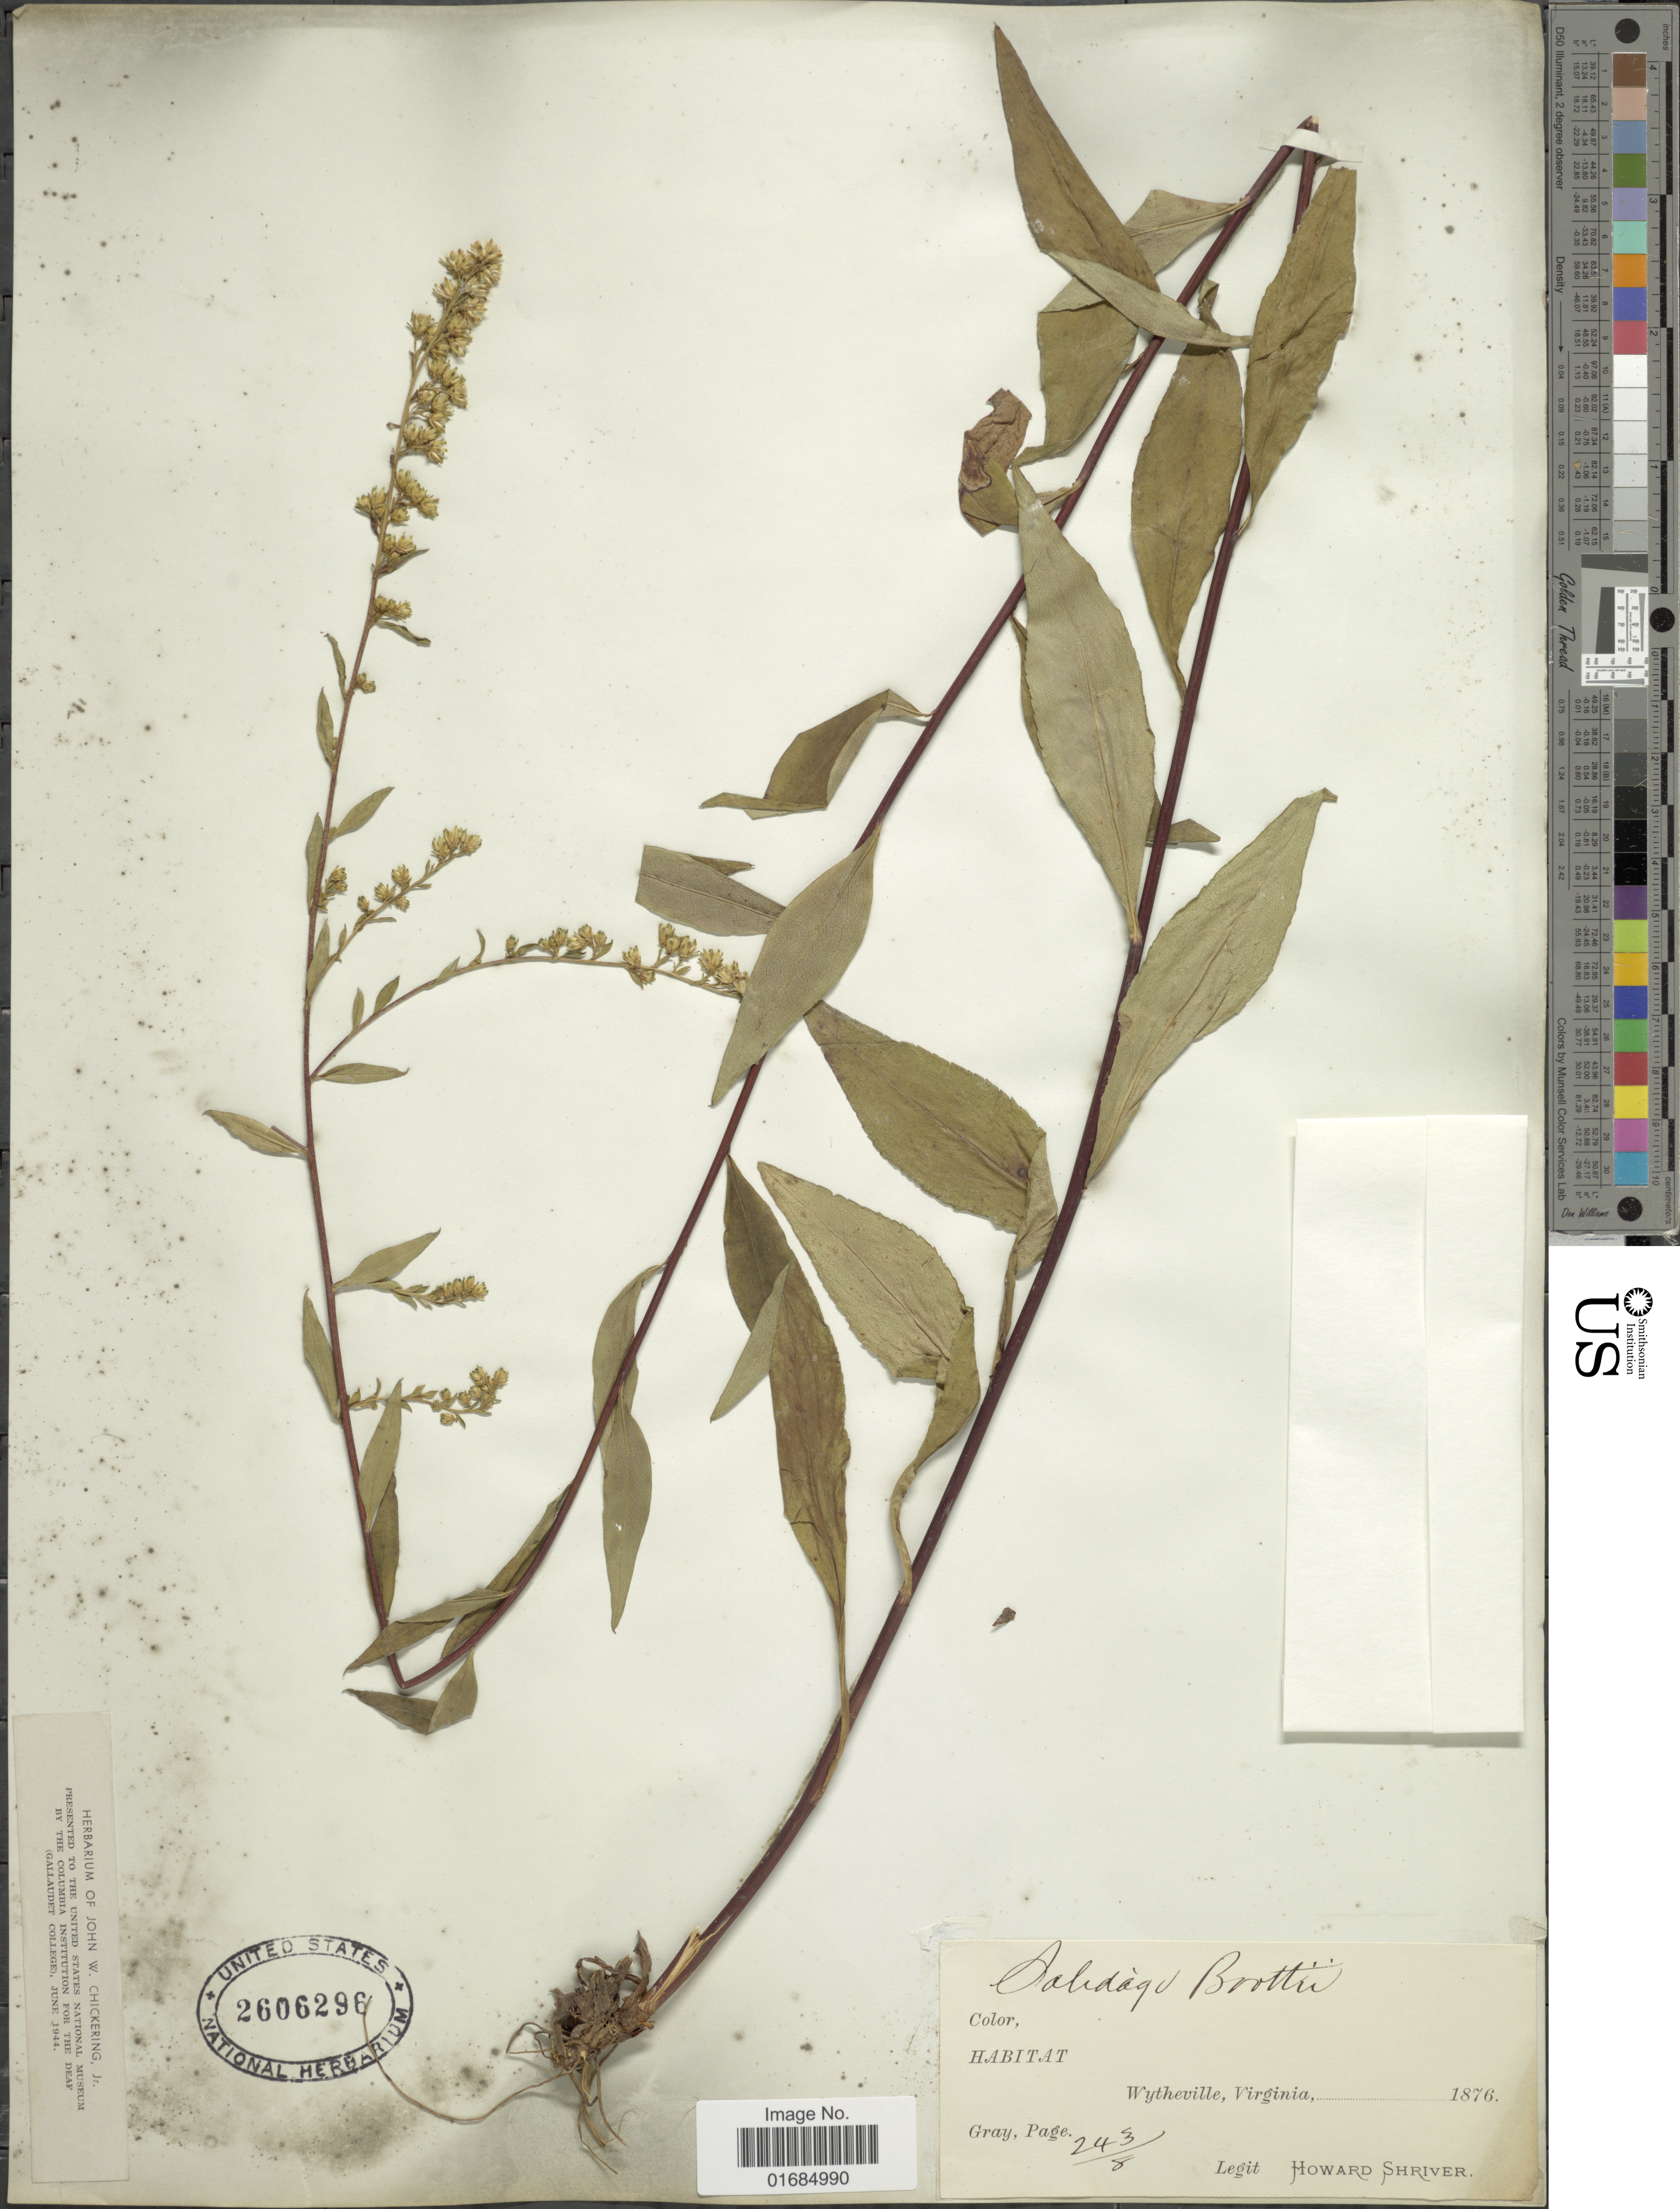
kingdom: Plantae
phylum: Tracheophyta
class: Magnoliopsida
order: Asterales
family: Asteraceae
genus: Solidago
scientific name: Solidago boottii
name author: Hook.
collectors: H. Shriver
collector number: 243/8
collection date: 1876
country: United States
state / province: Virginia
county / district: Wythe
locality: Wytheville.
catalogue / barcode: US 2606296